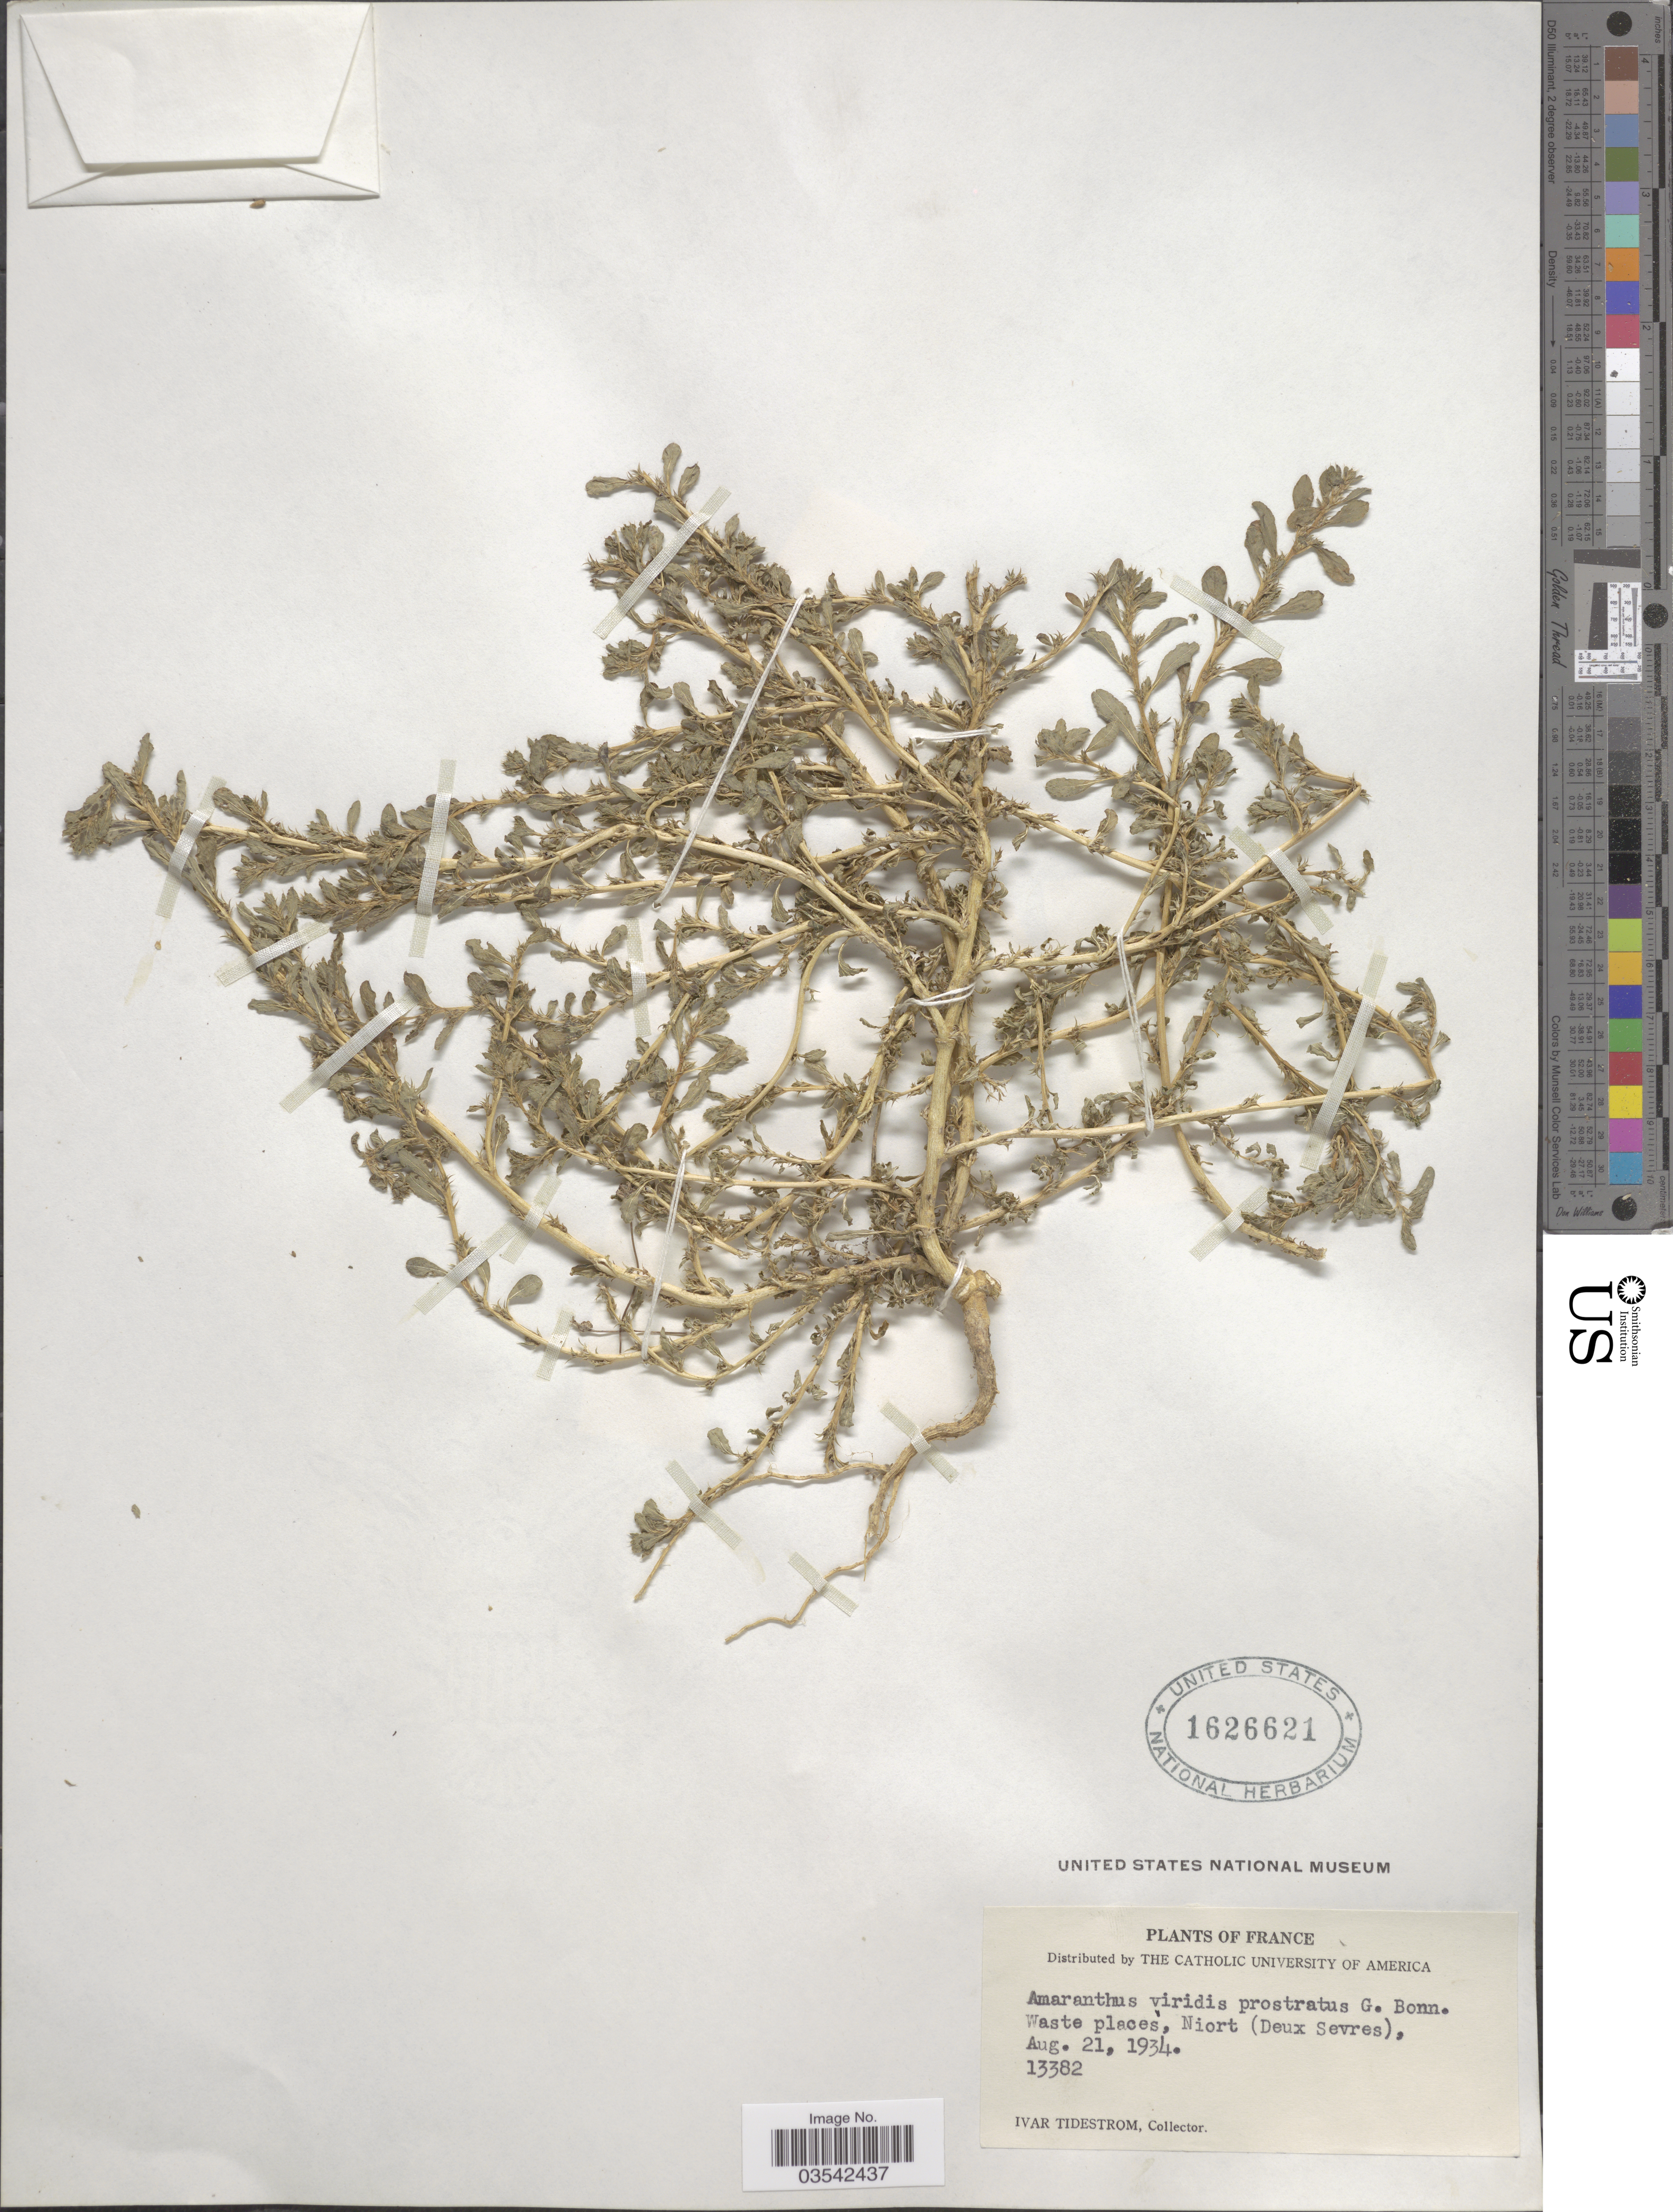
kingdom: Plantae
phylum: Tracheophyta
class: Magnoliopsida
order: Caryophyllales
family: Amaranthaceae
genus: Amaranthus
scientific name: Amaranthus viridis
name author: L.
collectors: I. F. Tidestrom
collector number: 13382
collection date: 1934-08-21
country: France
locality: Niort (Deux Sevres).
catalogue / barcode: US 1626621